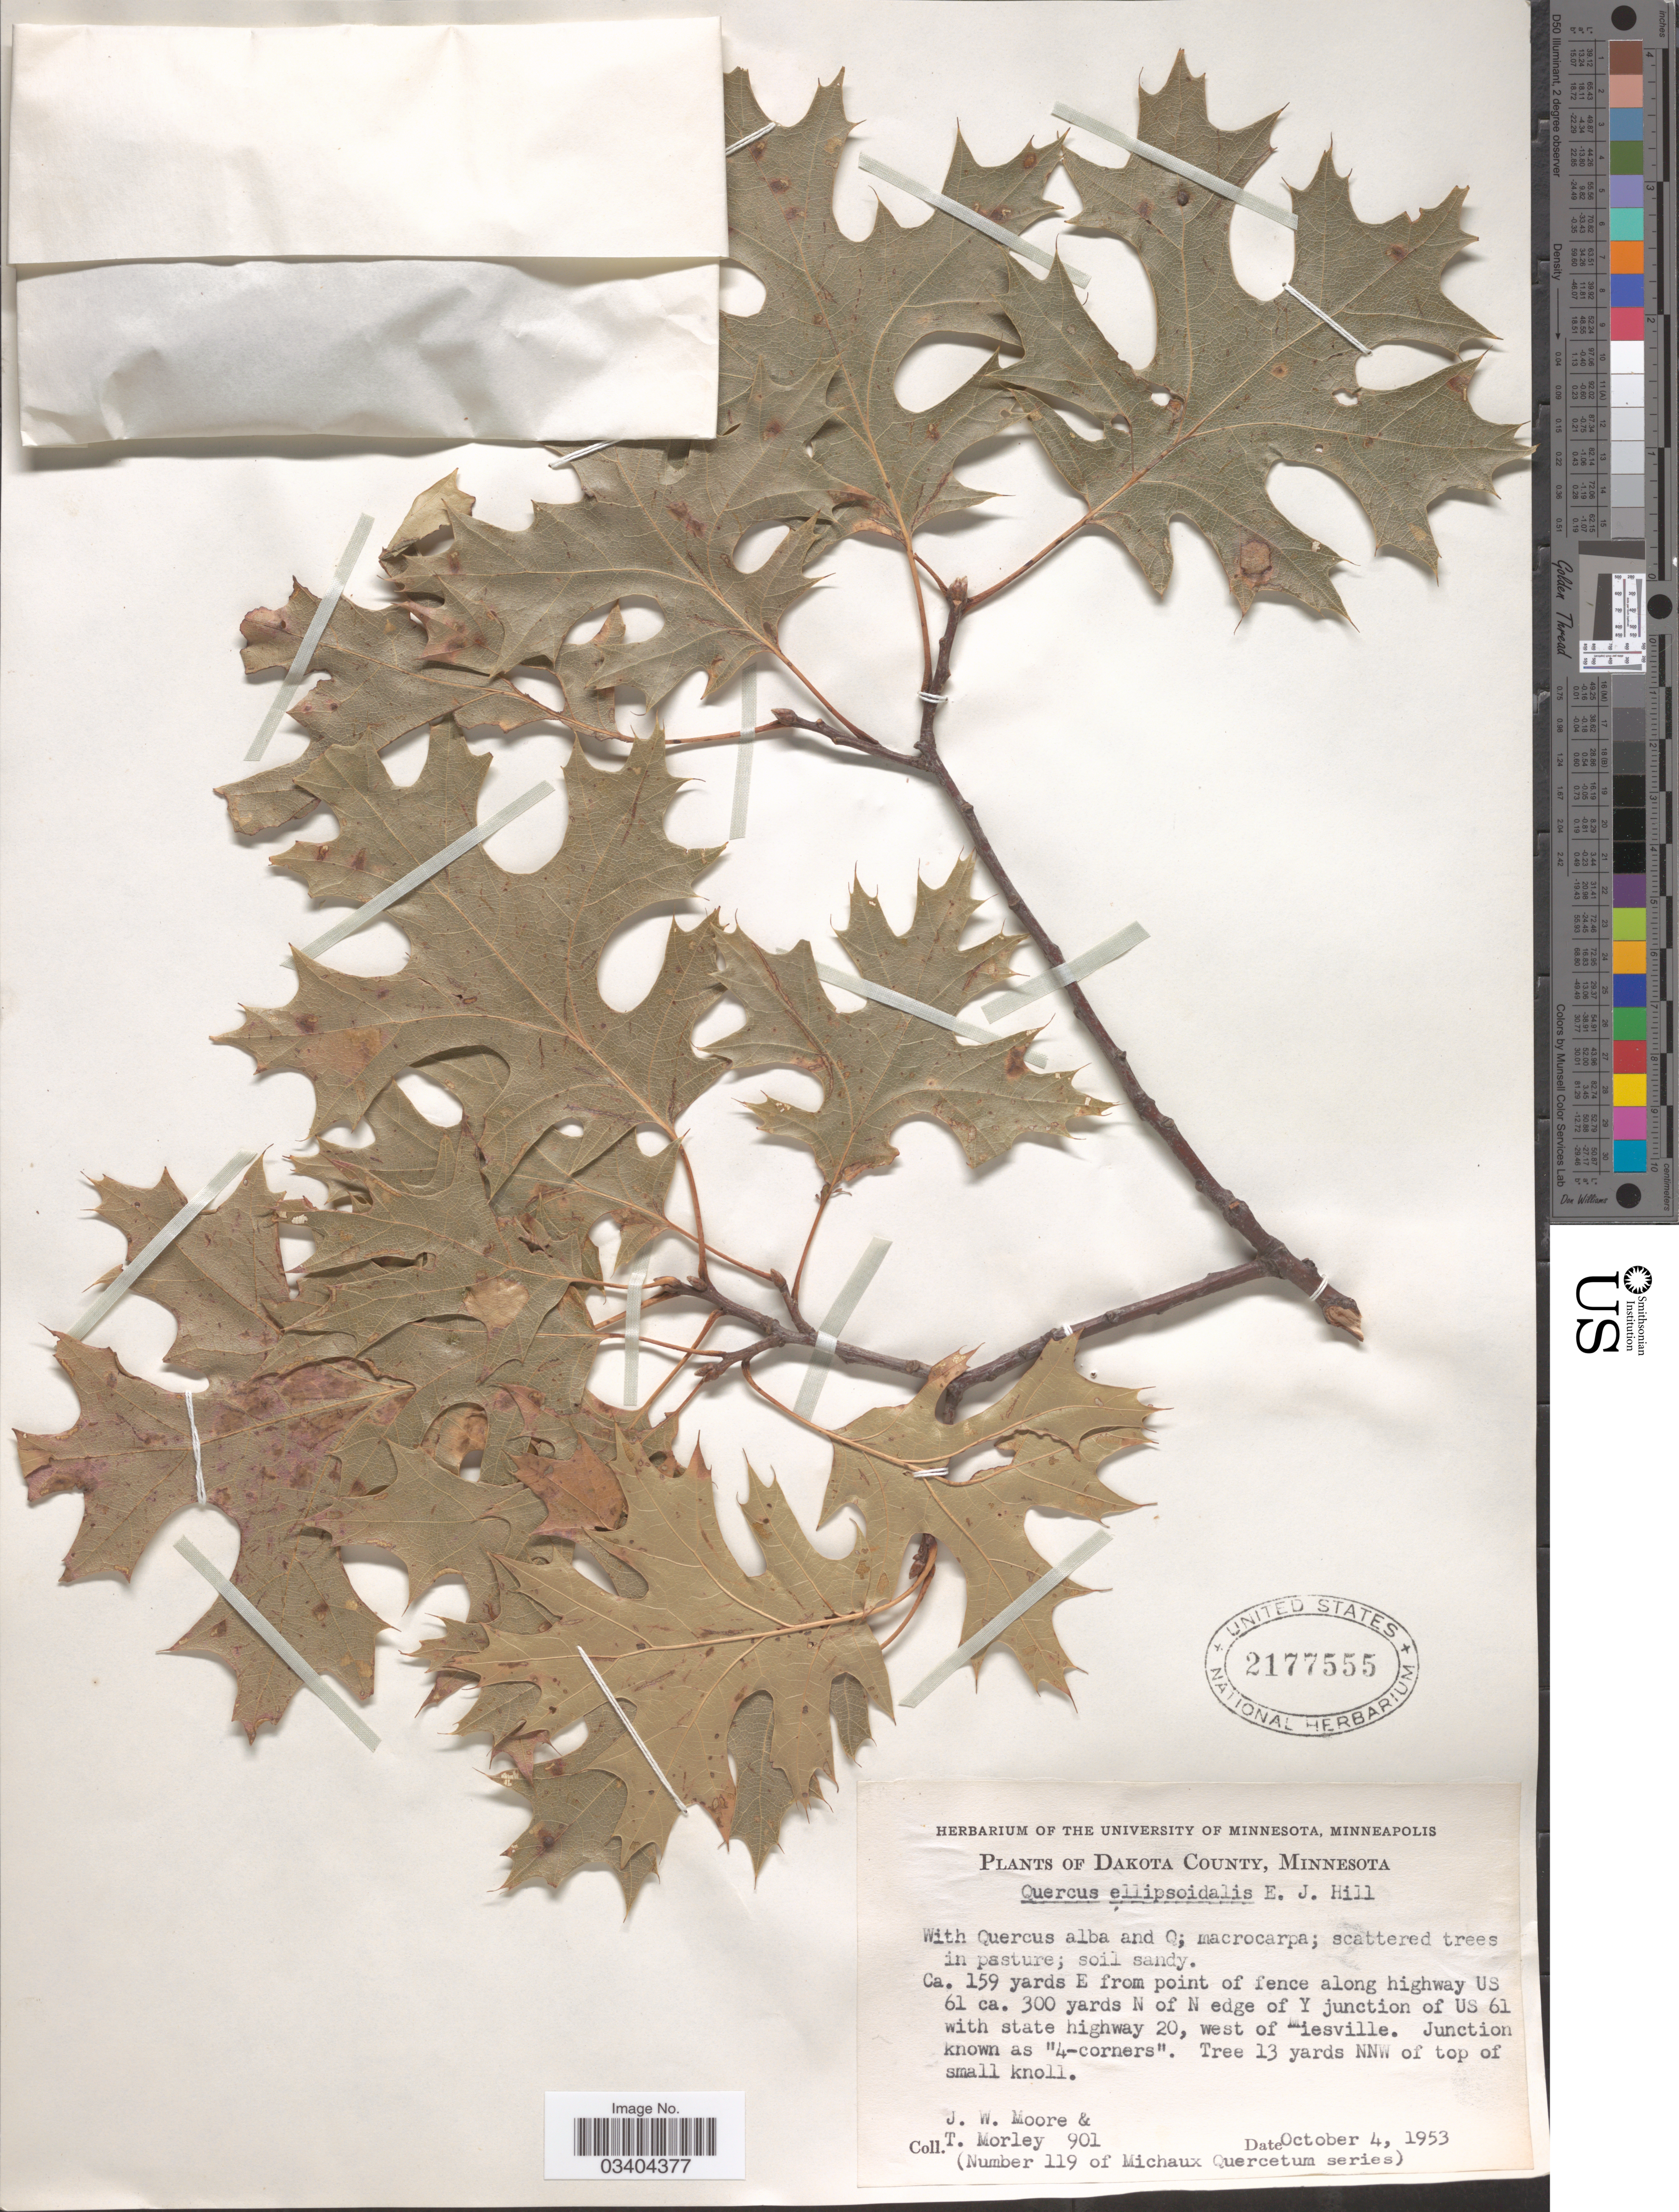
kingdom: Plantae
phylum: Tracheophyta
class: Magnoliopsida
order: Fagales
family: Fagaceae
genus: Quercus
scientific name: Quercus ellipsoidalis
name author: E.J. Hill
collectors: J. Moore & T. Morley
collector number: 901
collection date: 1953-10-04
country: United States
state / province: Minnesota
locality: Dakota County. Ca. 159 yards E from point of fence along highway US 61 ca. 300 yards N of N edge of Y junction of US 61 with state highway 20, west of Miesville.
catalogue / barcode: US 2177555